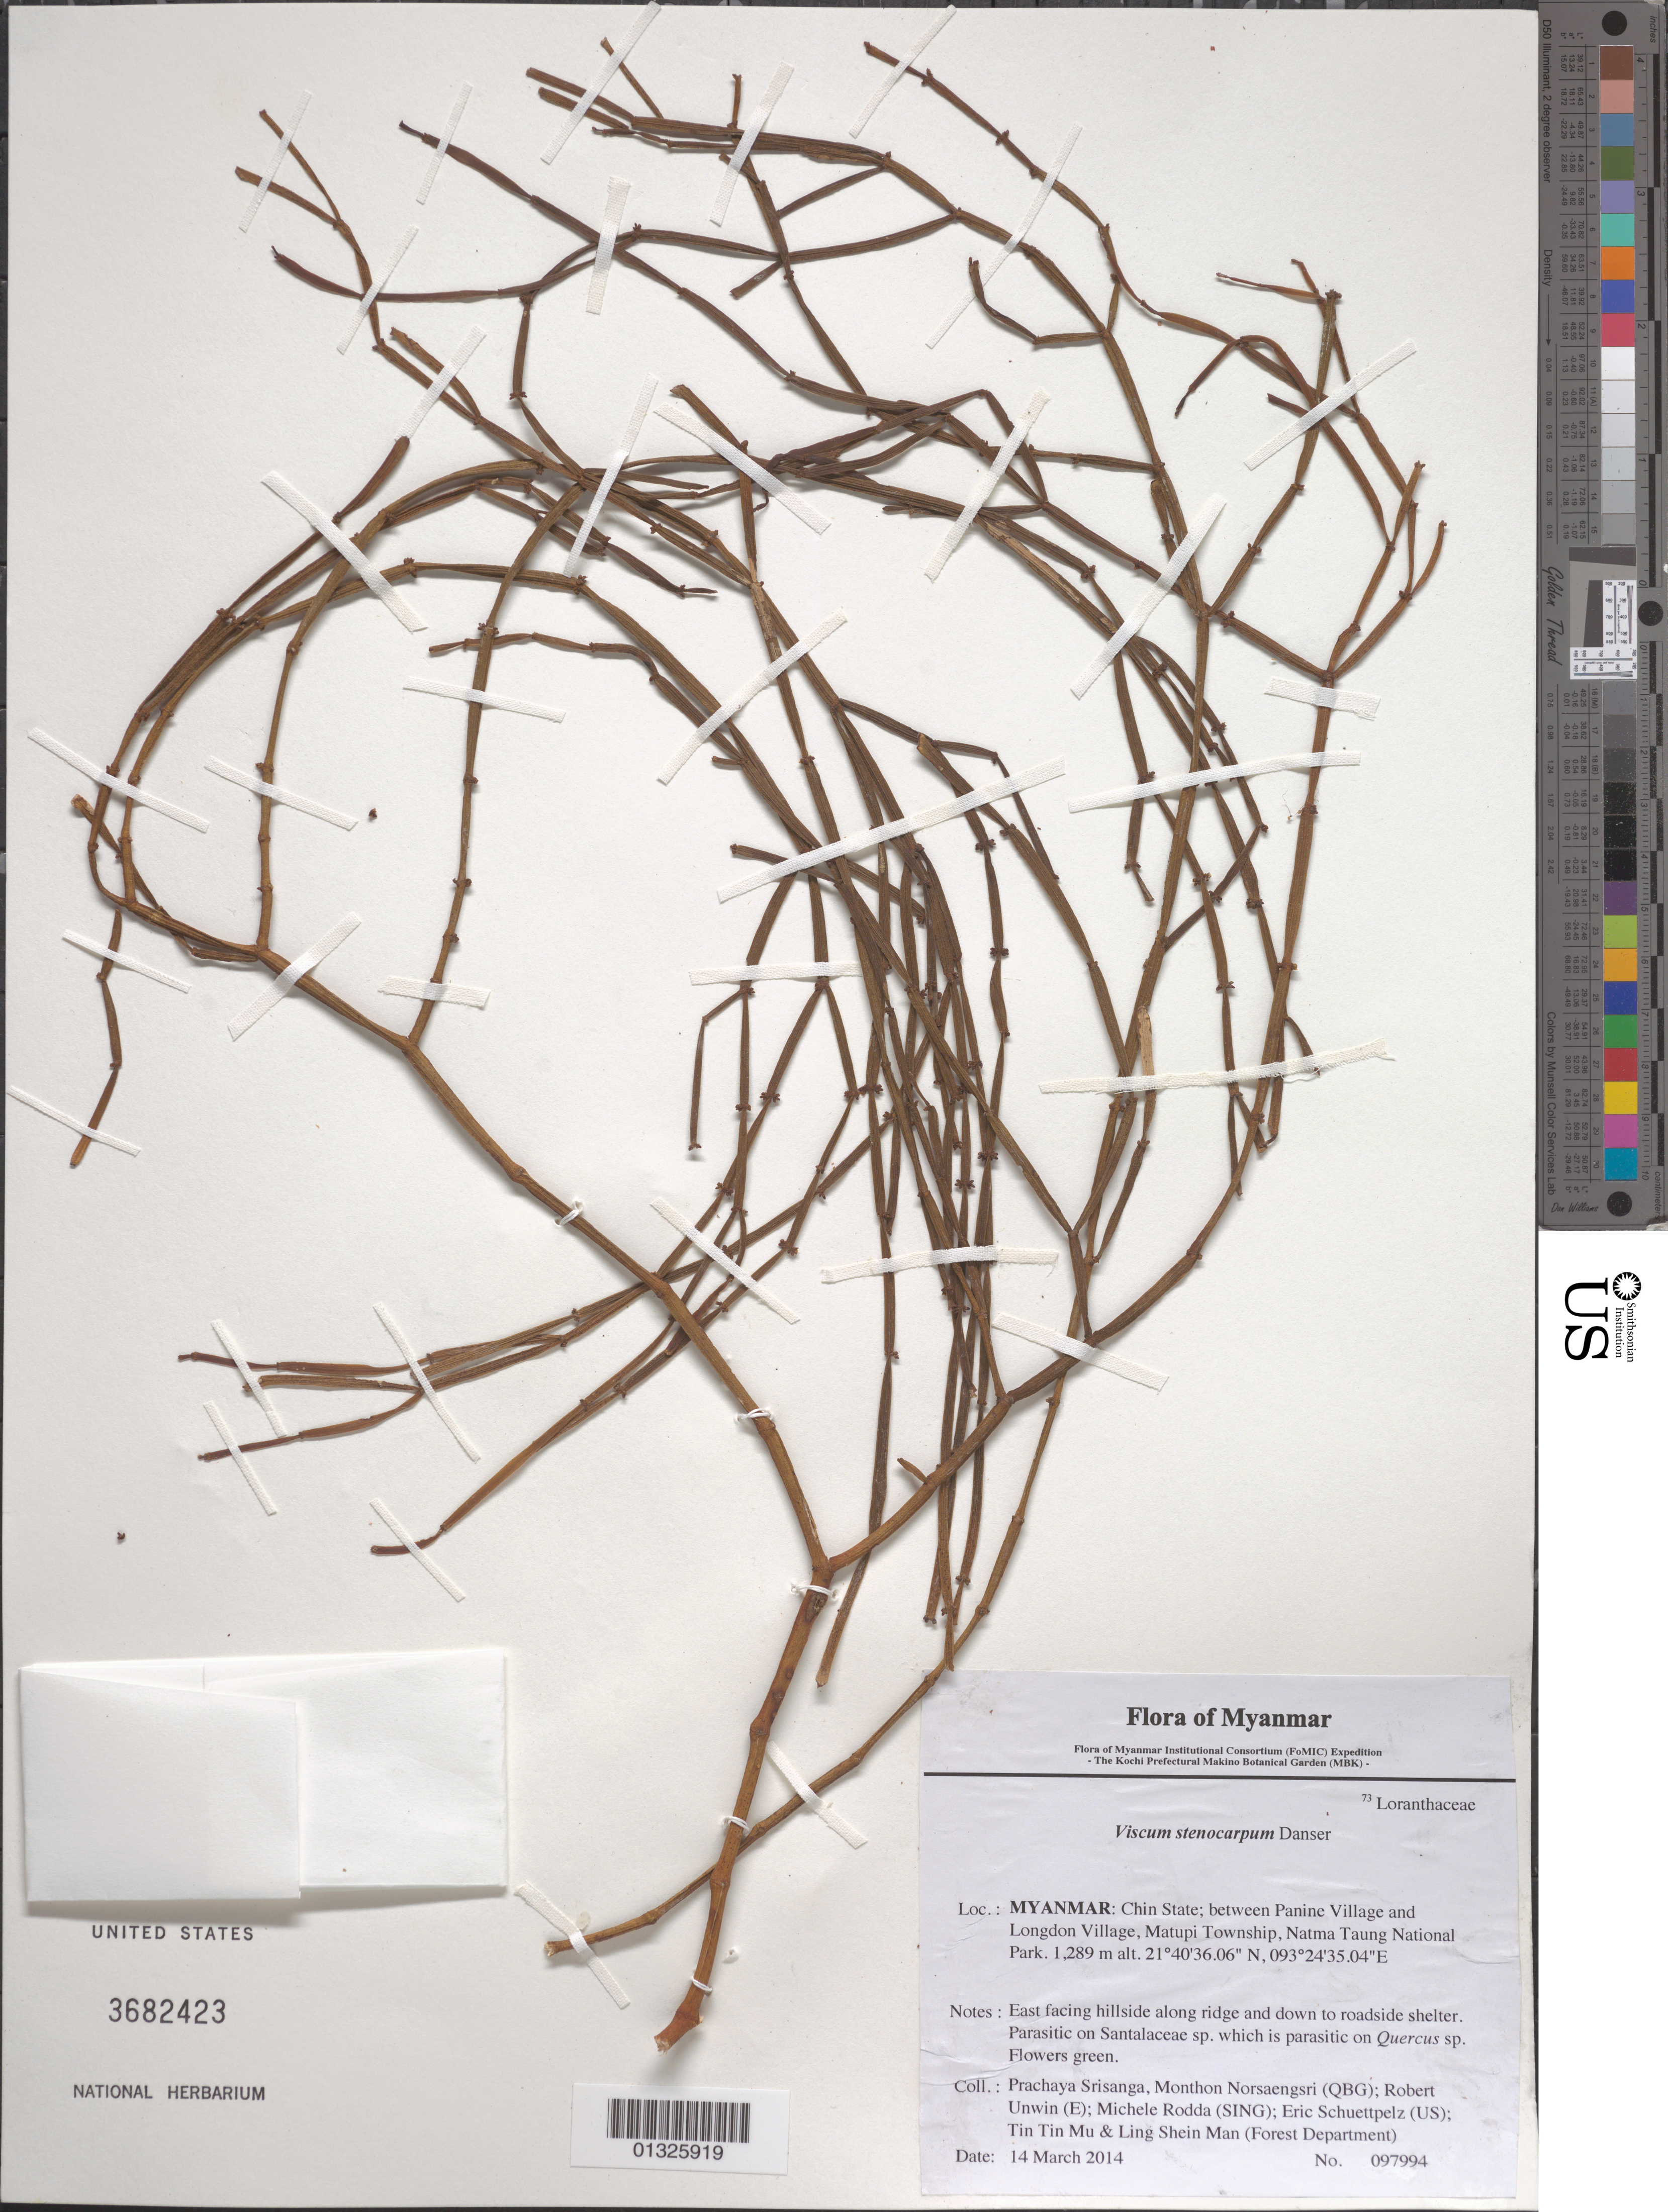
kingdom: Plantae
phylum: Tracheophyta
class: Magnoliopsida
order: Santalales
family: Viscaceae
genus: Viscum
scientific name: Viscum stenocarpum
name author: Danser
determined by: Fujikawa, Kazumi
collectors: P. Srisanga, M. Norsaengsri, R. Unwin, M. Rodda, E. Schuettpelz, Tin Tin Mu & Ling Shein Man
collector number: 97994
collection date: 2014-03-14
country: Myanmar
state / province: Chin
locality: Between Panine Village and Longdon Village, Matupi Township, Natma Taung National Park.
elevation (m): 1289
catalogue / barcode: US 3682423